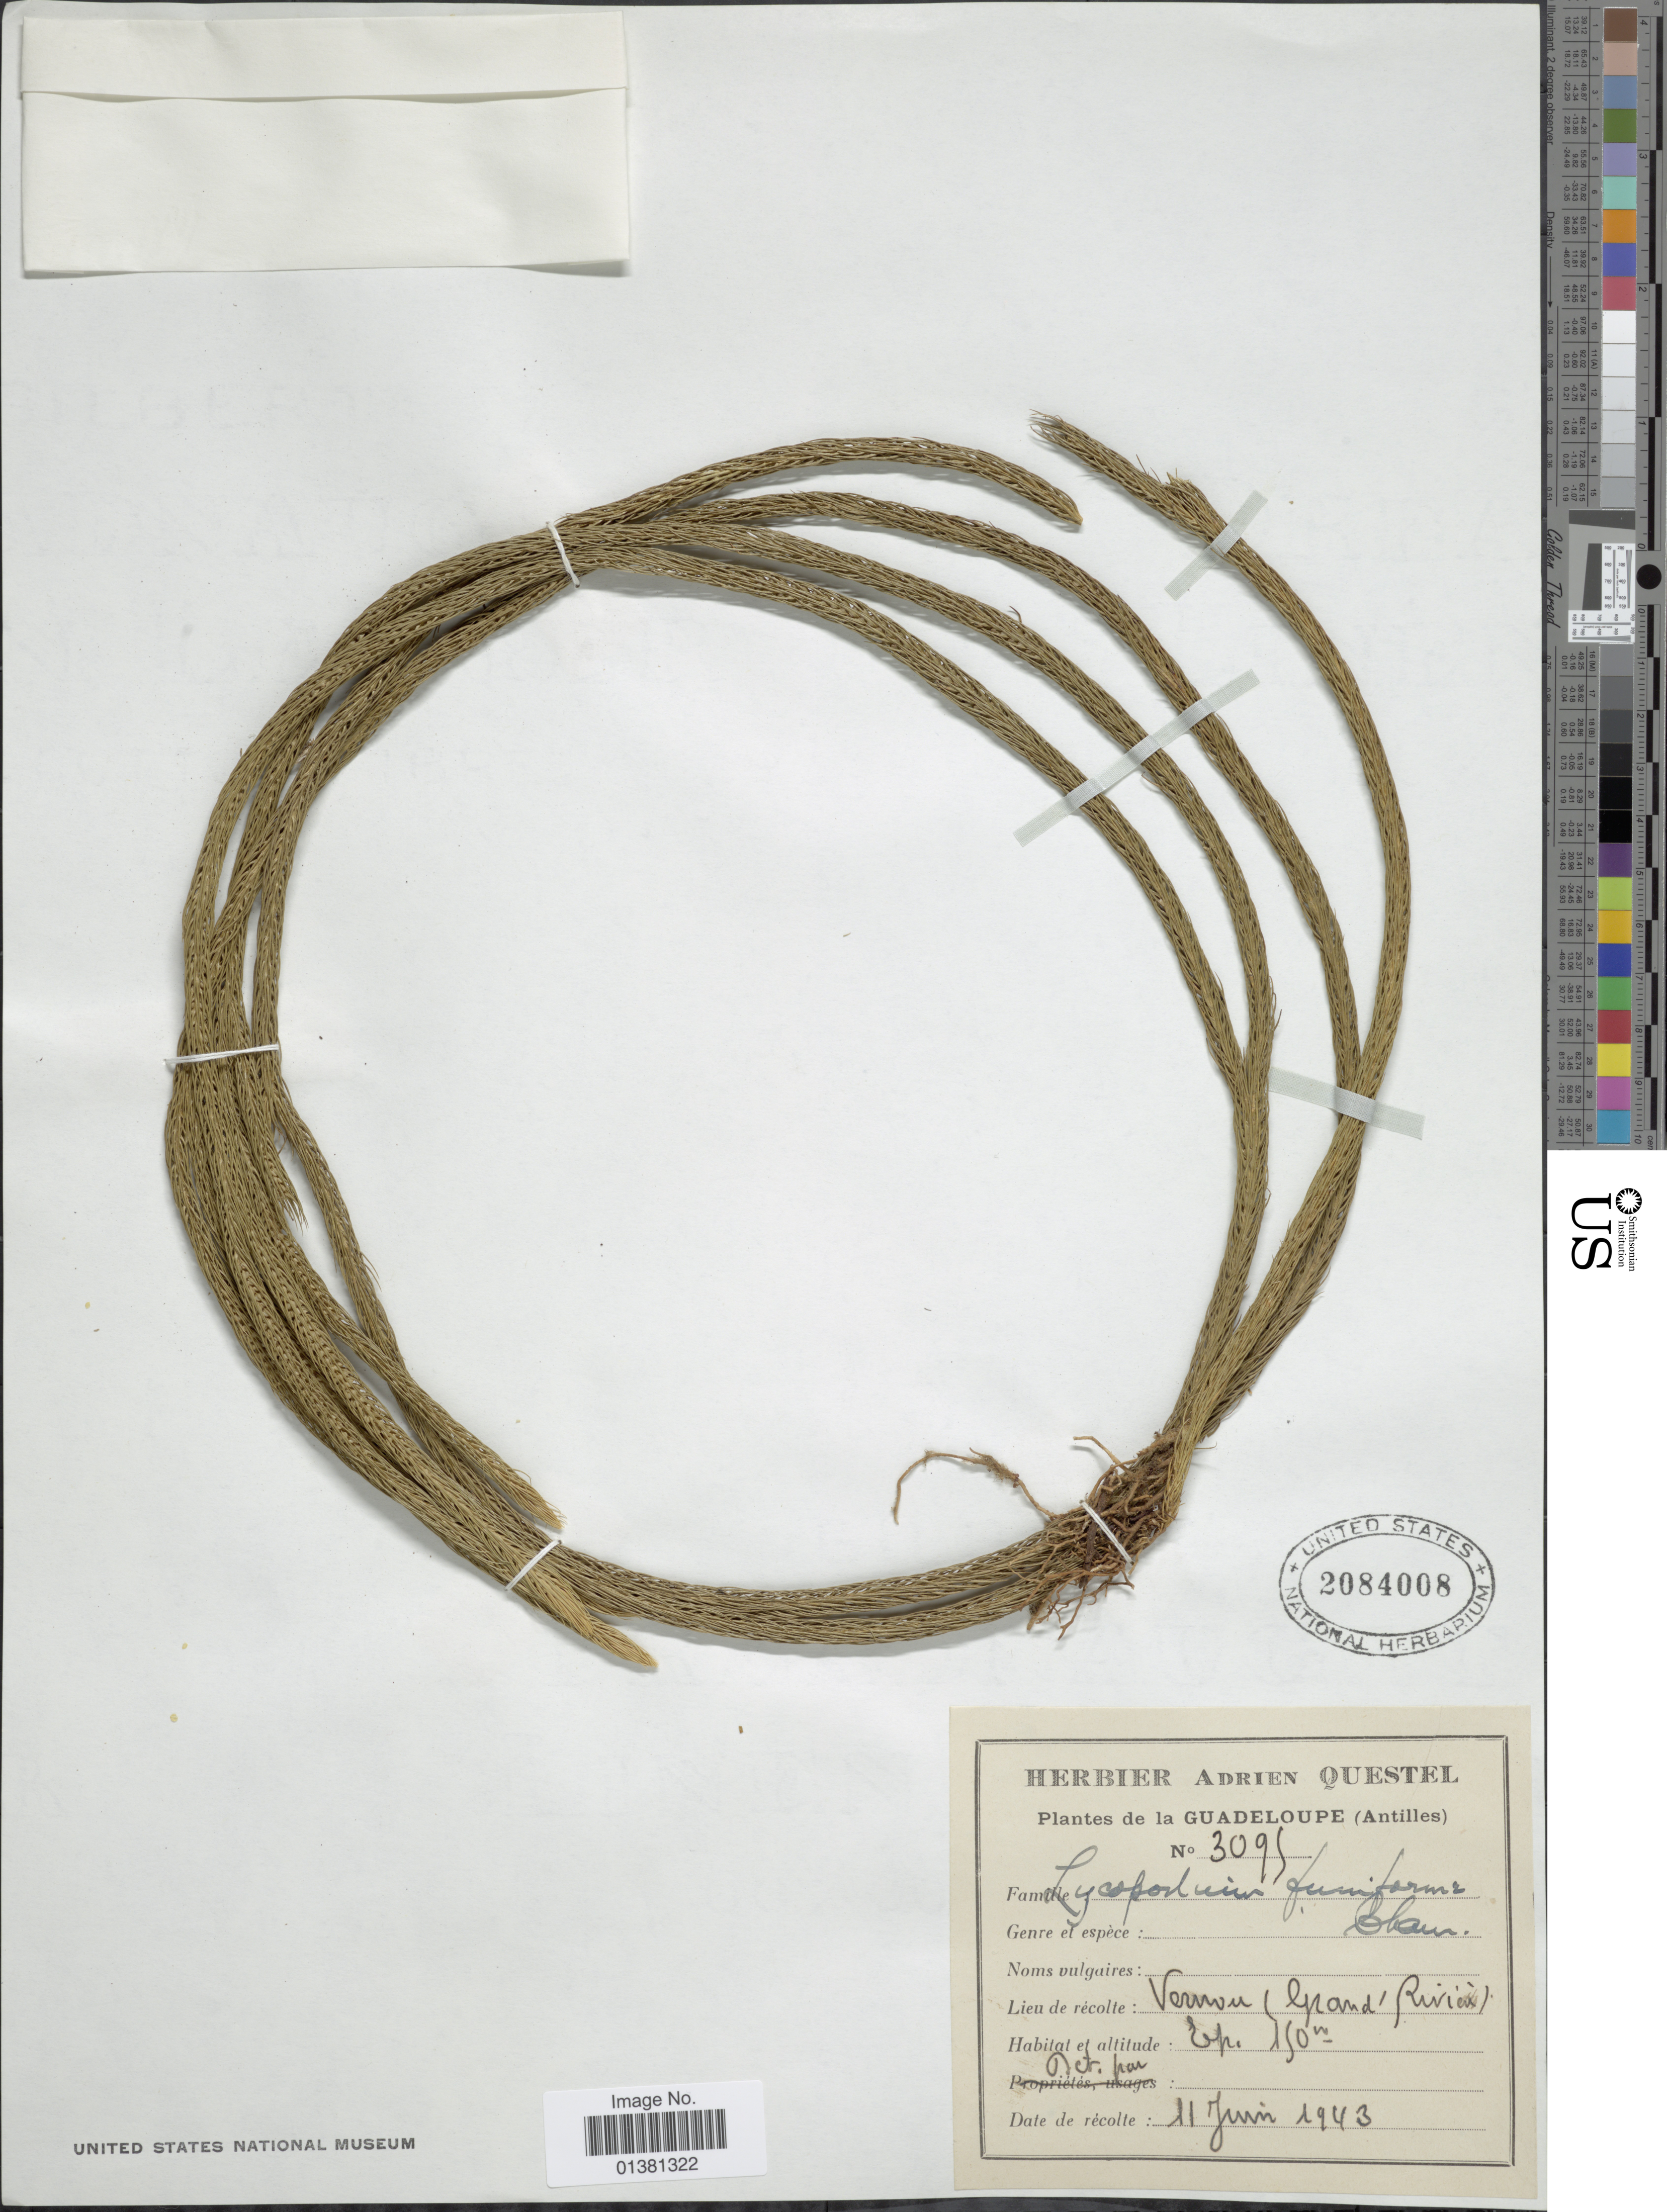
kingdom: Plantae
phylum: Tracheophyta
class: Lycopodiopsida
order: Lycopodiales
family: Lycopodiaceae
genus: Phlegmariurus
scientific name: Phlegmariurus funiformis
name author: (Cham. & Spring) B. Øllg.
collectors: ex herb. A. Questal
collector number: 3095*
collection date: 1943-06-11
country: Guadeloupe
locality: Vernvu (Grand Rivière)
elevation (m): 190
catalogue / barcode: US 2084008